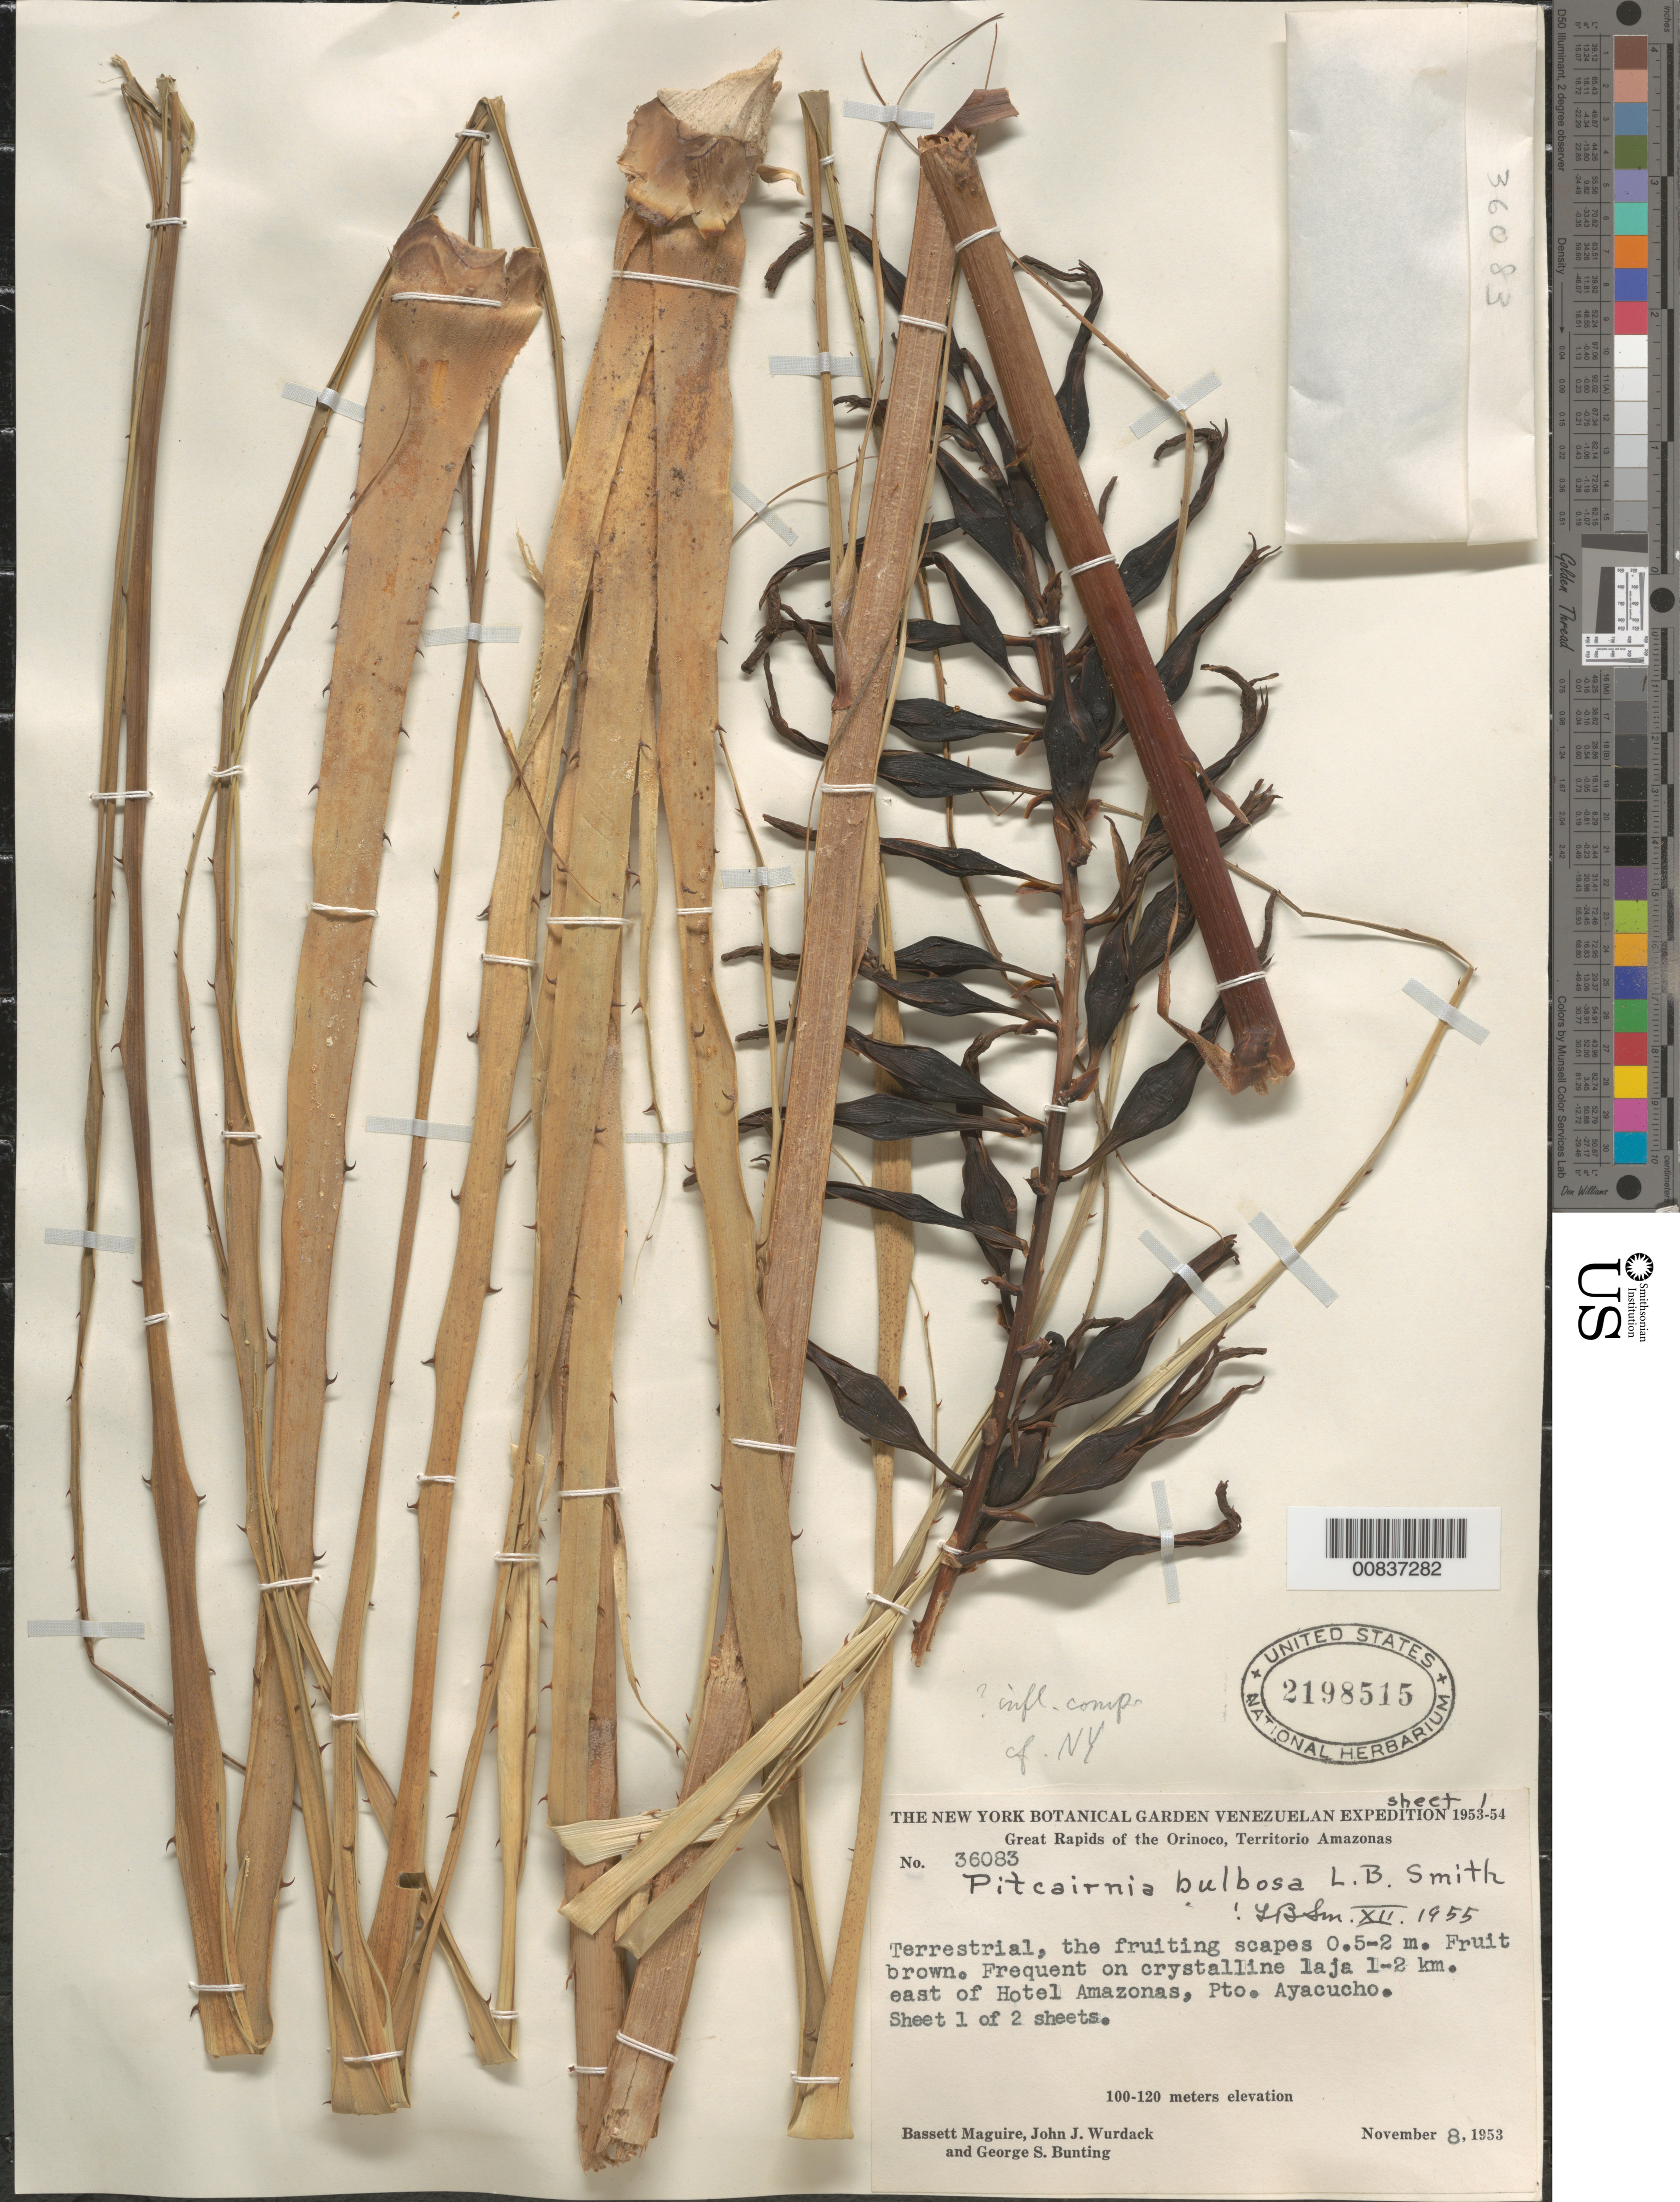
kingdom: Plantae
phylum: Tracheophyta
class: Liliopsida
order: Poales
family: Bromeliaceae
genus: Pitcairnia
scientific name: Pitcairnia bulbosa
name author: L.B. Sm.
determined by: Smith, Lyman B., (US), NMNH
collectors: B. Maguire, J. J. Wurdack & G. S. Bunting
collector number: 36083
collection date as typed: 8-Nov-53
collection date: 1953-11-08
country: Venezuela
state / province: Amazonas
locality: Puerto Ayacucho, 1-2 km E of Hotel Amazonas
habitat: Crystalline laja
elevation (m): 100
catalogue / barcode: US 2198515